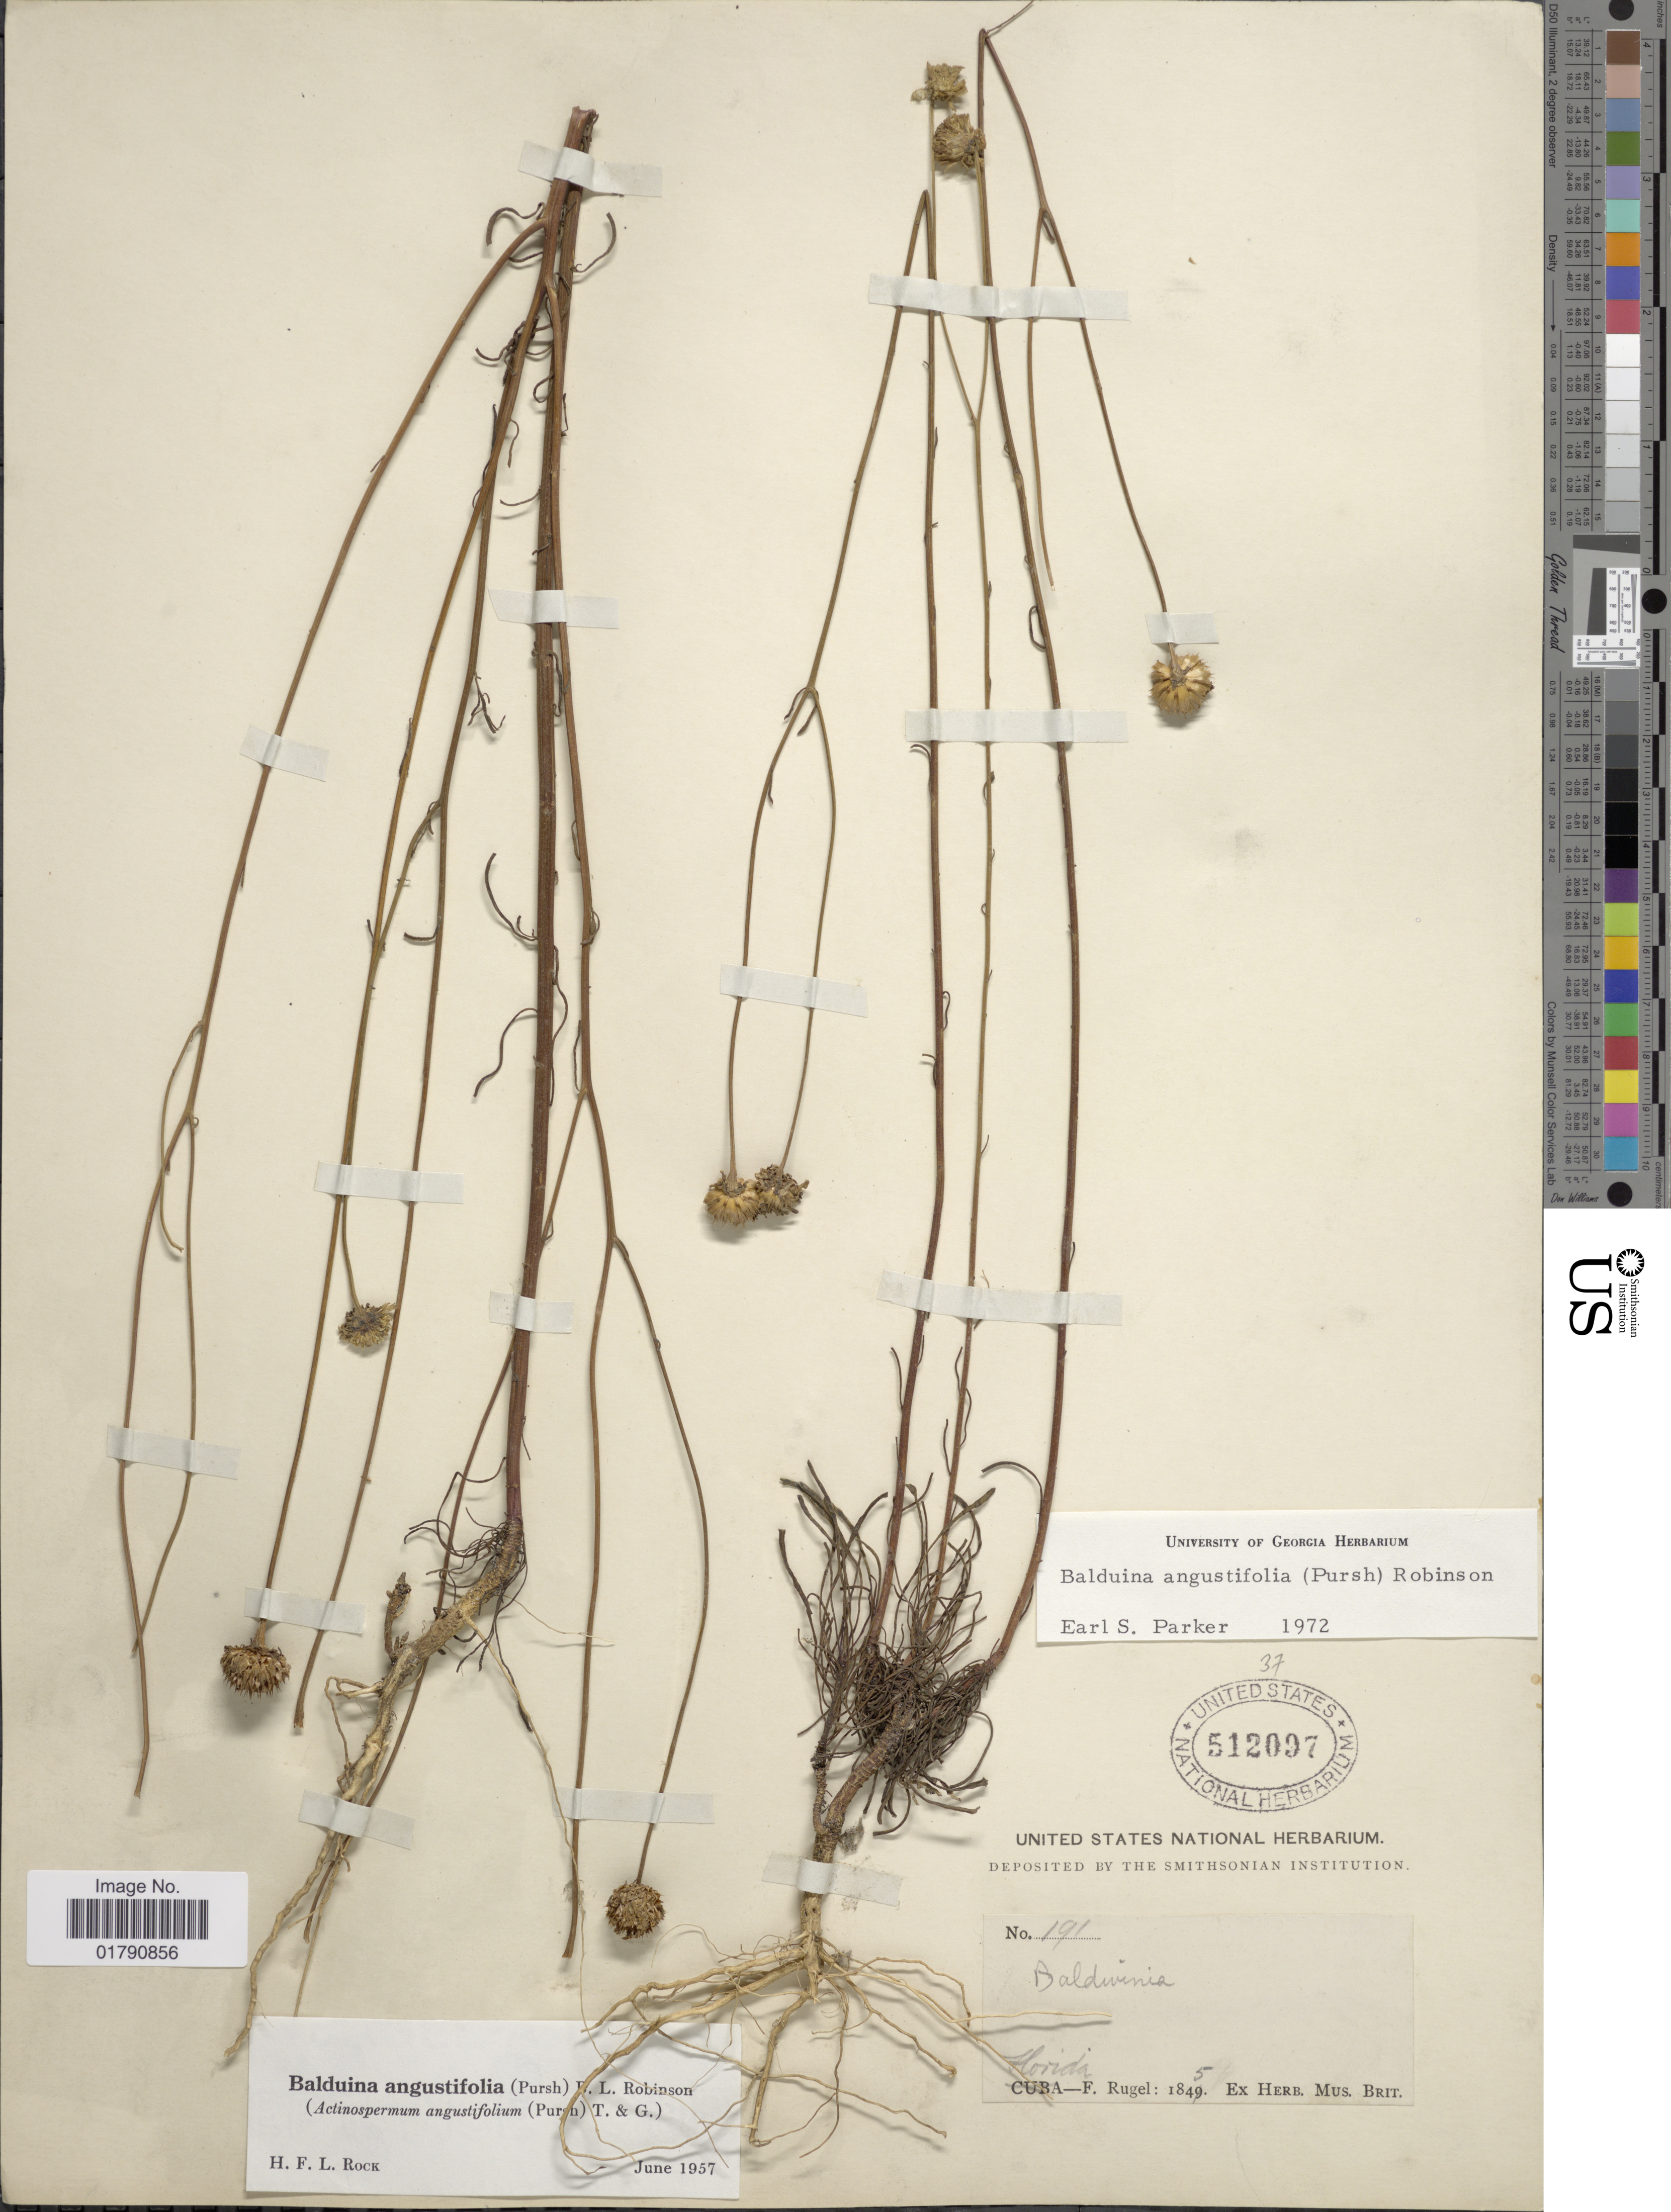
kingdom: Plantae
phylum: Tracheophyta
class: Magnoliopsida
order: Asterales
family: Asteraceae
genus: Balduina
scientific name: Balduina angustifolia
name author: (Pursh) B.L. Rob.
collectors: F. Rugel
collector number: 191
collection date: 1845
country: United States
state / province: Florida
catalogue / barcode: US 512097